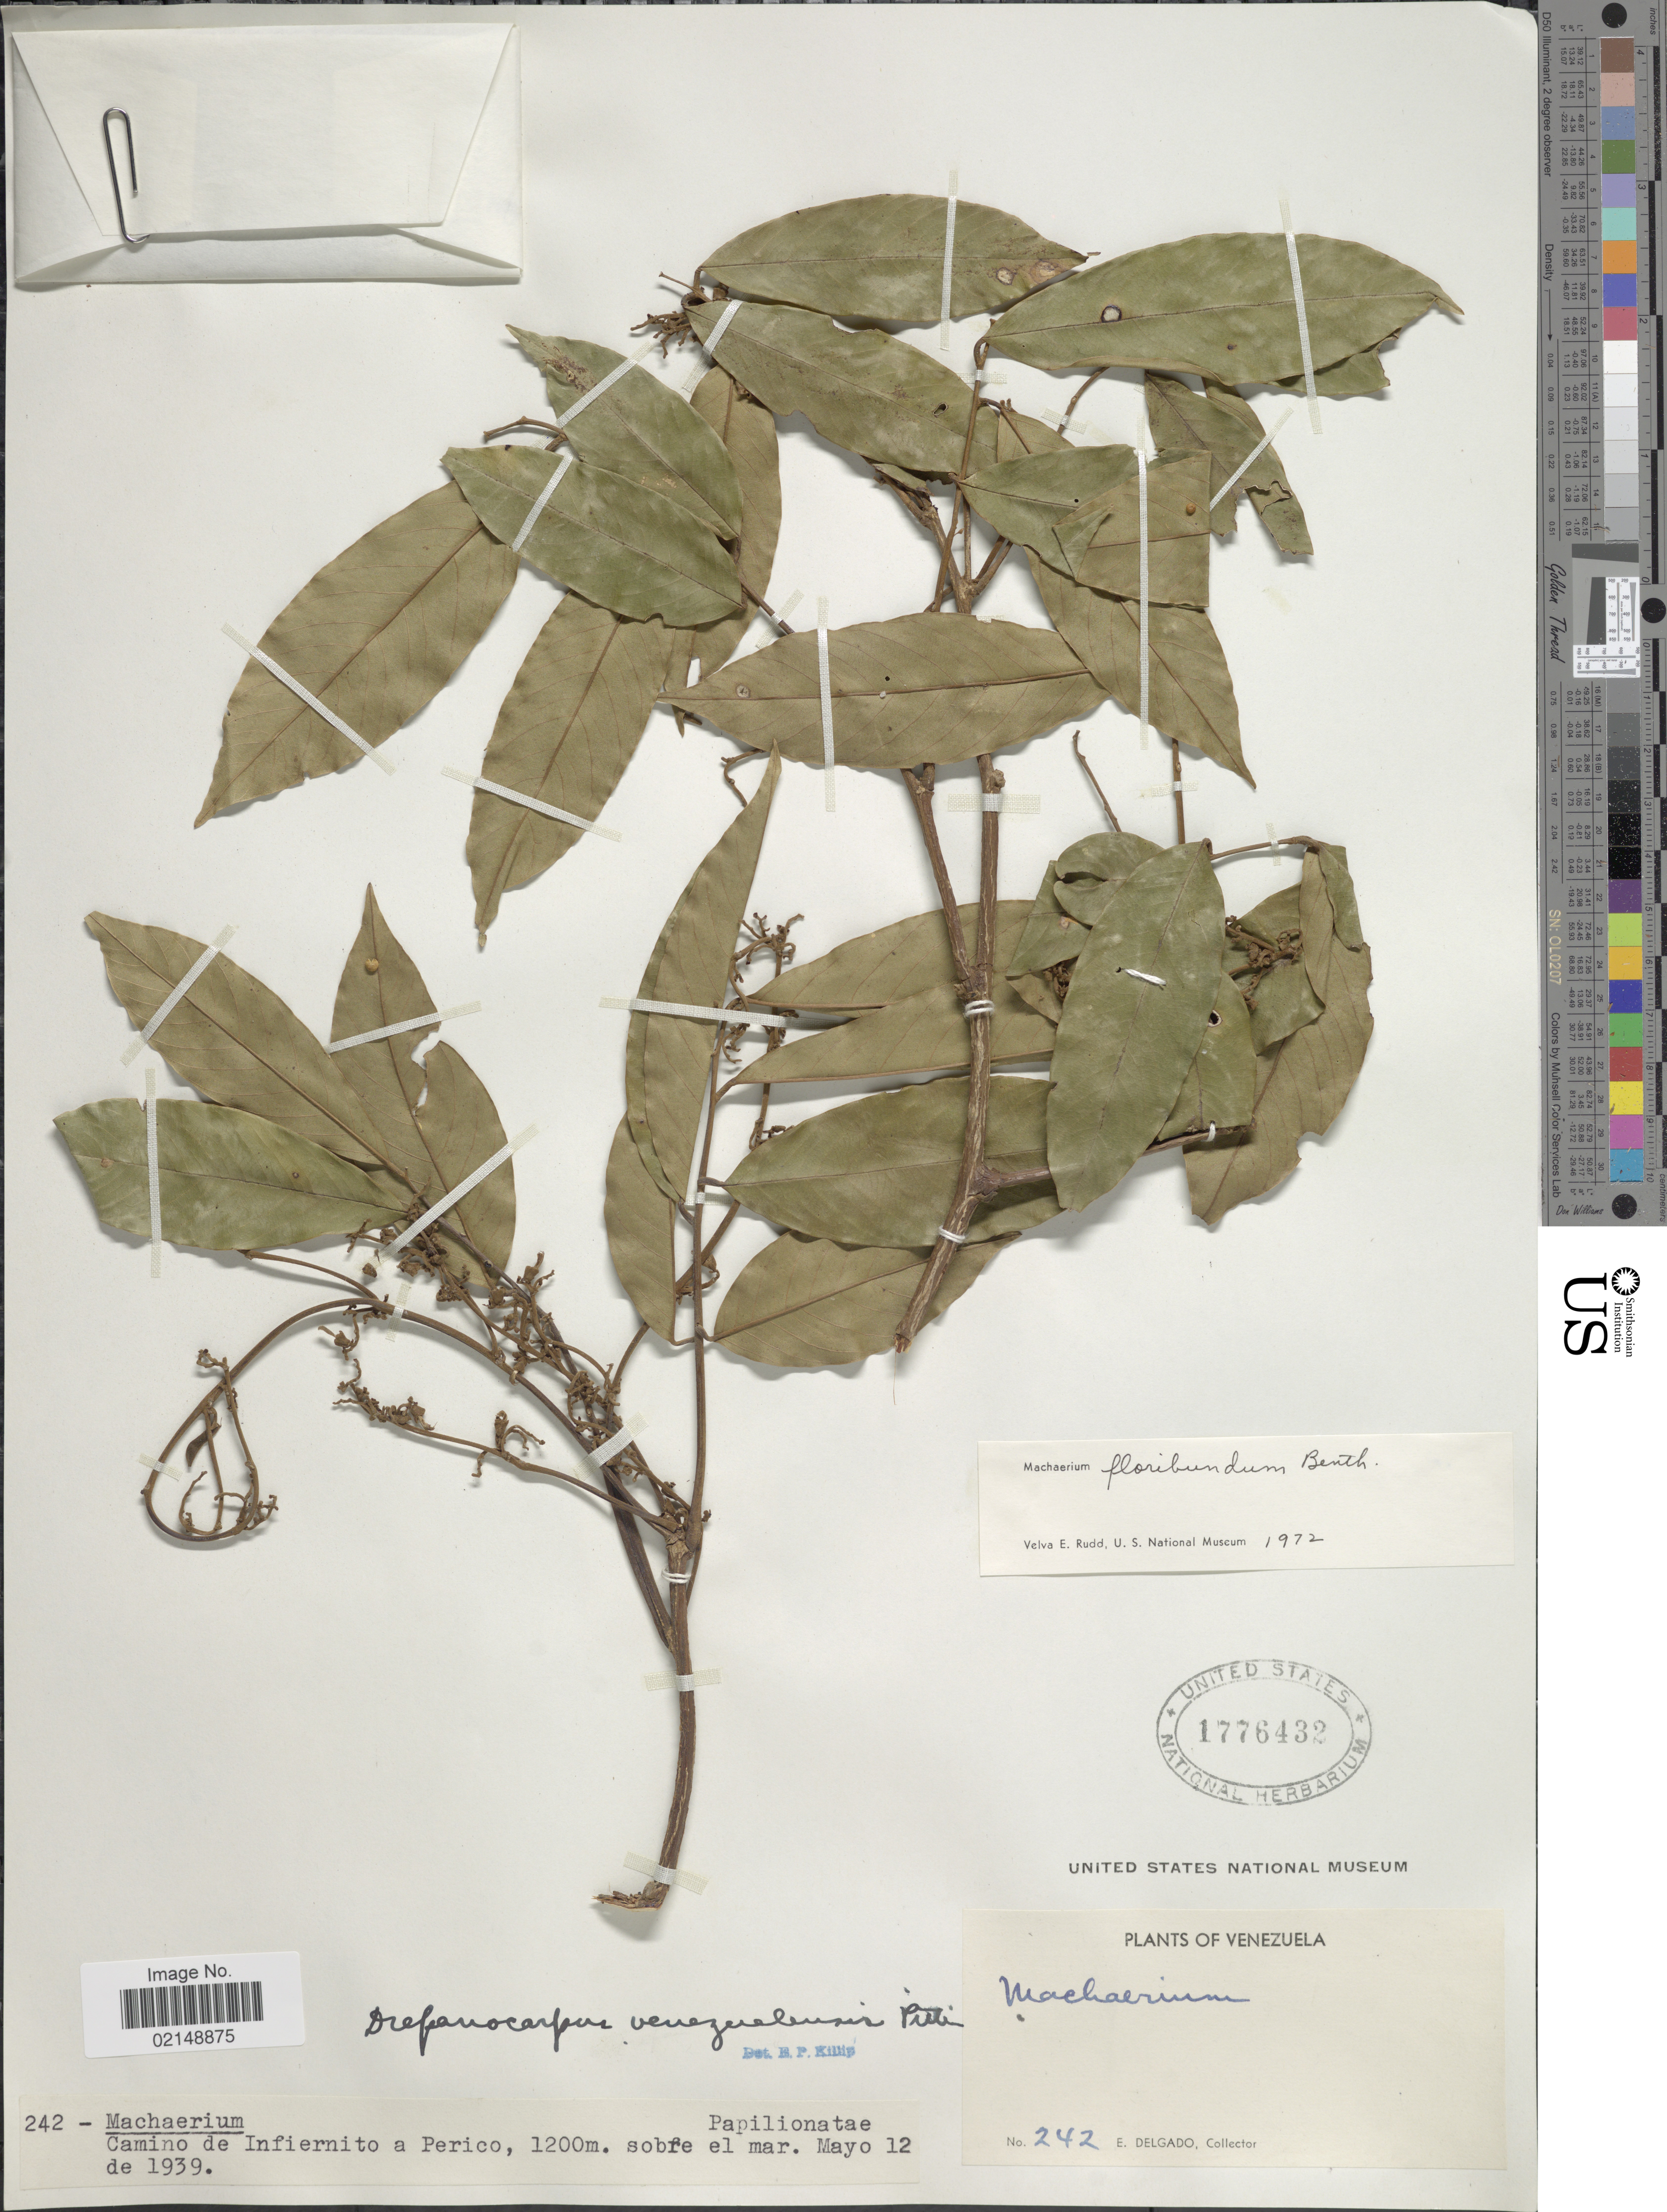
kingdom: Plantae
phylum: Tracheophyta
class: Magnoliopsida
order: Fabales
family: Fabaceae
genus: Machaerium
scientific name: Machaerium floribundum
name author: Benth.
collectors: E. Delgado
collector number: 242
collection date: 1939-05-12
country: Venezuela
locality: Camino e Infiernito a Perico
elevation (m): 1200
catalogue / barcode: US 1776432